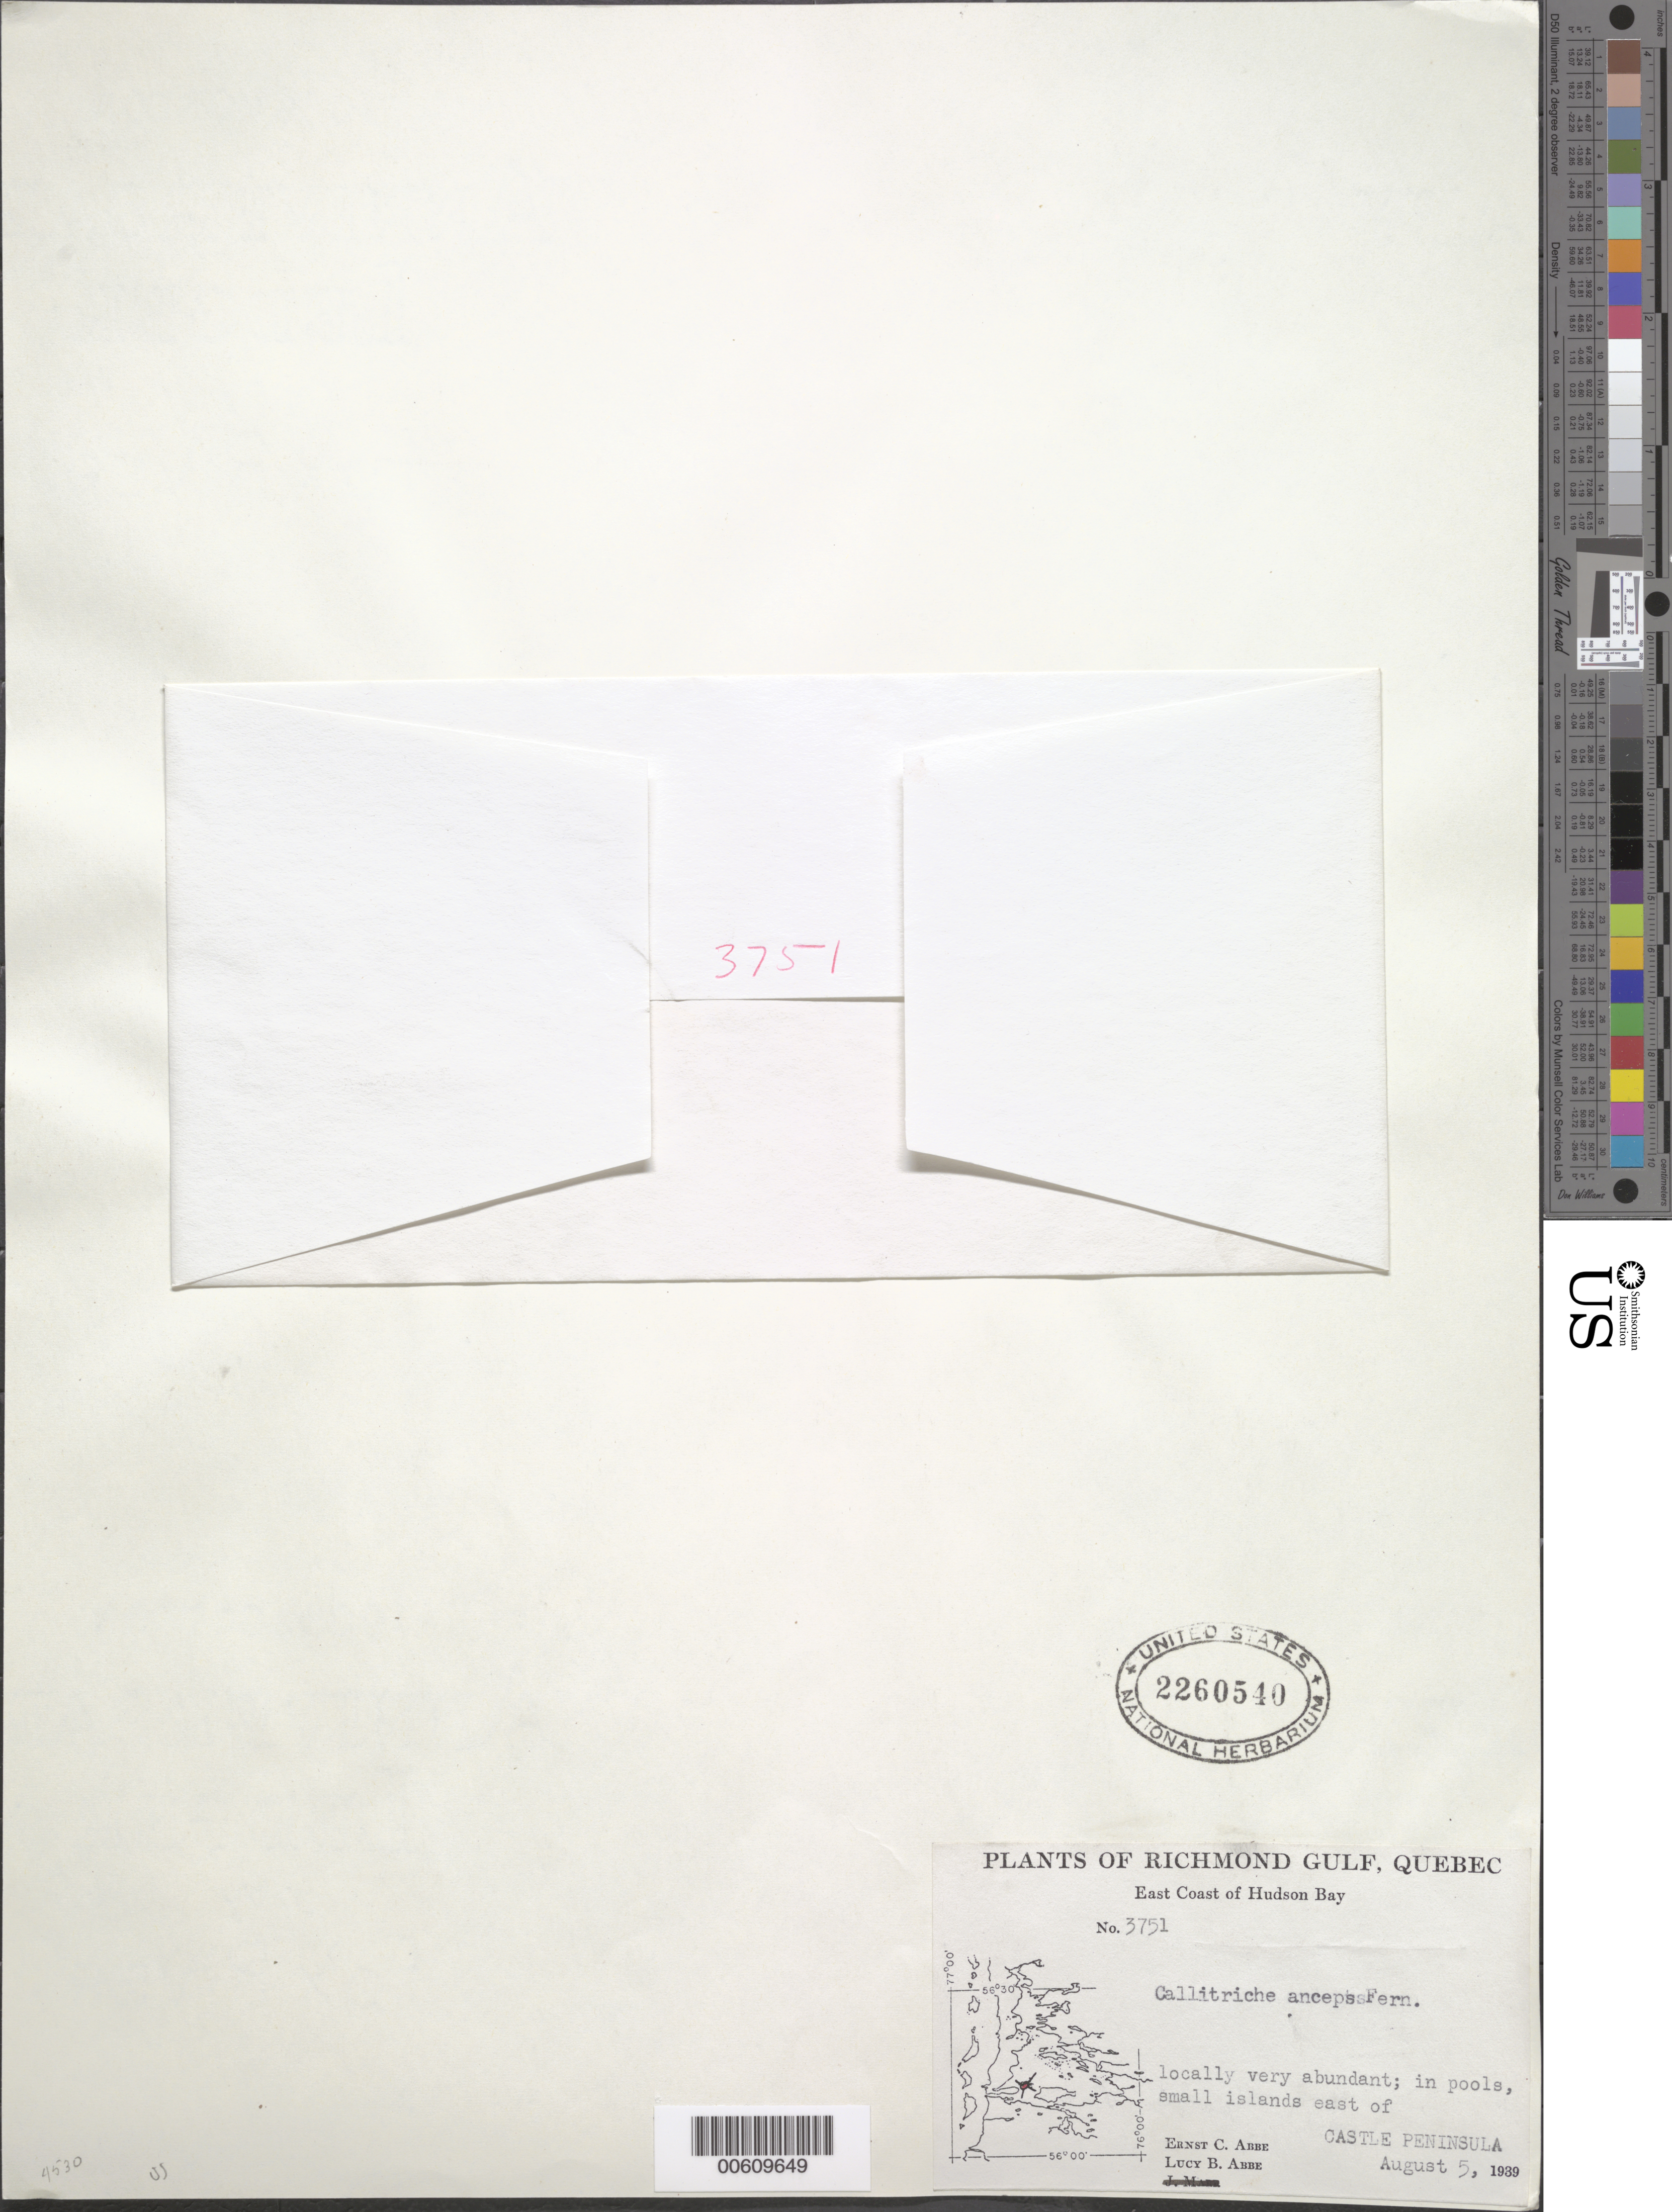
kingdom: Plantae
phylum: Tracheophyta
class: Magnoliopsida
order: Lamiales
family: Plantaginaceae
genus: Callitriche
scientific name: Callitriche verna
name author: L.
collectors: E. C. Abbe & L. B. Abbe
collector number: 3751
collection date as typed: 05 Aug 1939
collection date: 1939-08-05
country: Canada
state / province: Quebec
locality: Richmond Gulf, East Coast of Hudson Bay, Castle Peninsula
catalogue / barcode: US 2260540